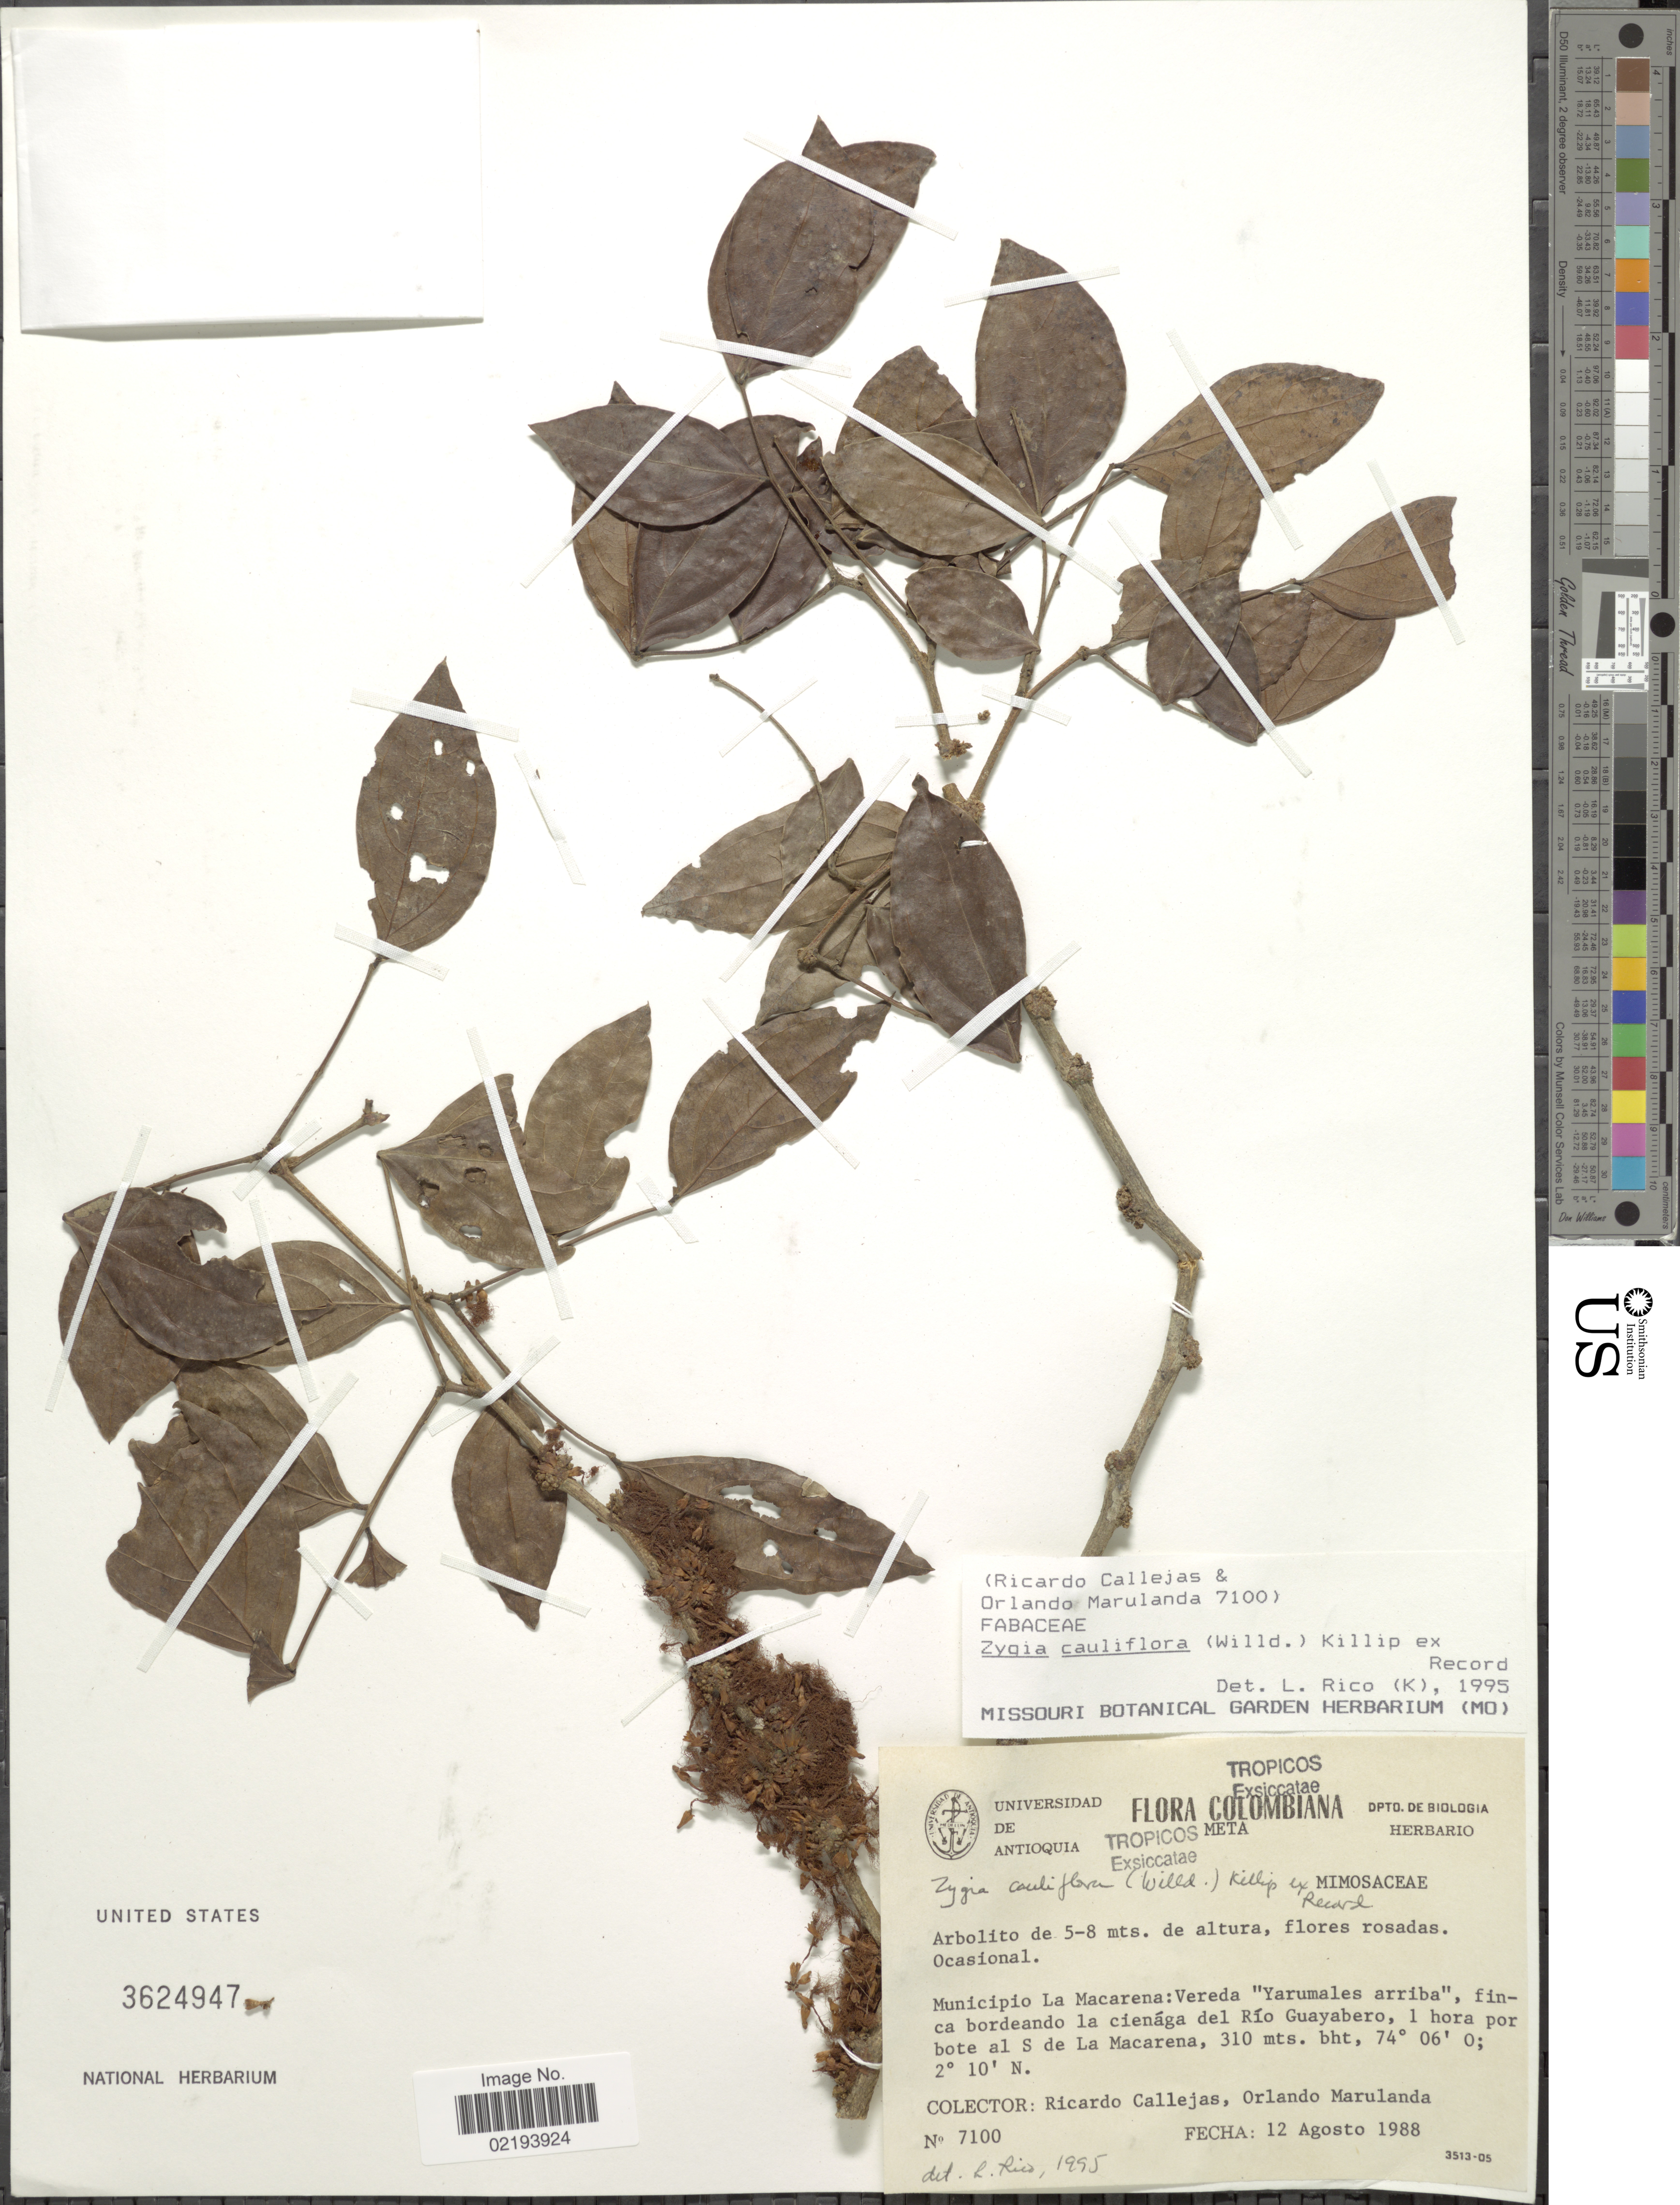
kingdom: Plantae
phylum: Tracheophyta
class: Magnoliopsida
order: Fabales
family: Fabaceae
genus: Zygia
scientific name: Zygia cauliflora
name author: (Willd.) Killip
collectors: R. Callejas & O. Marulanda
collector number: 7100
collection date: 1988-08-12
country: Colombia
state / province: Meta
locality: Municipio La Macarena: Vereda 'Yarumales arriba', finca bordeando l cienága del Río Guayabero, 1 hora por bote al S. de La Macarena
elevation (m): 310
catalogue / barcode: US 3624947